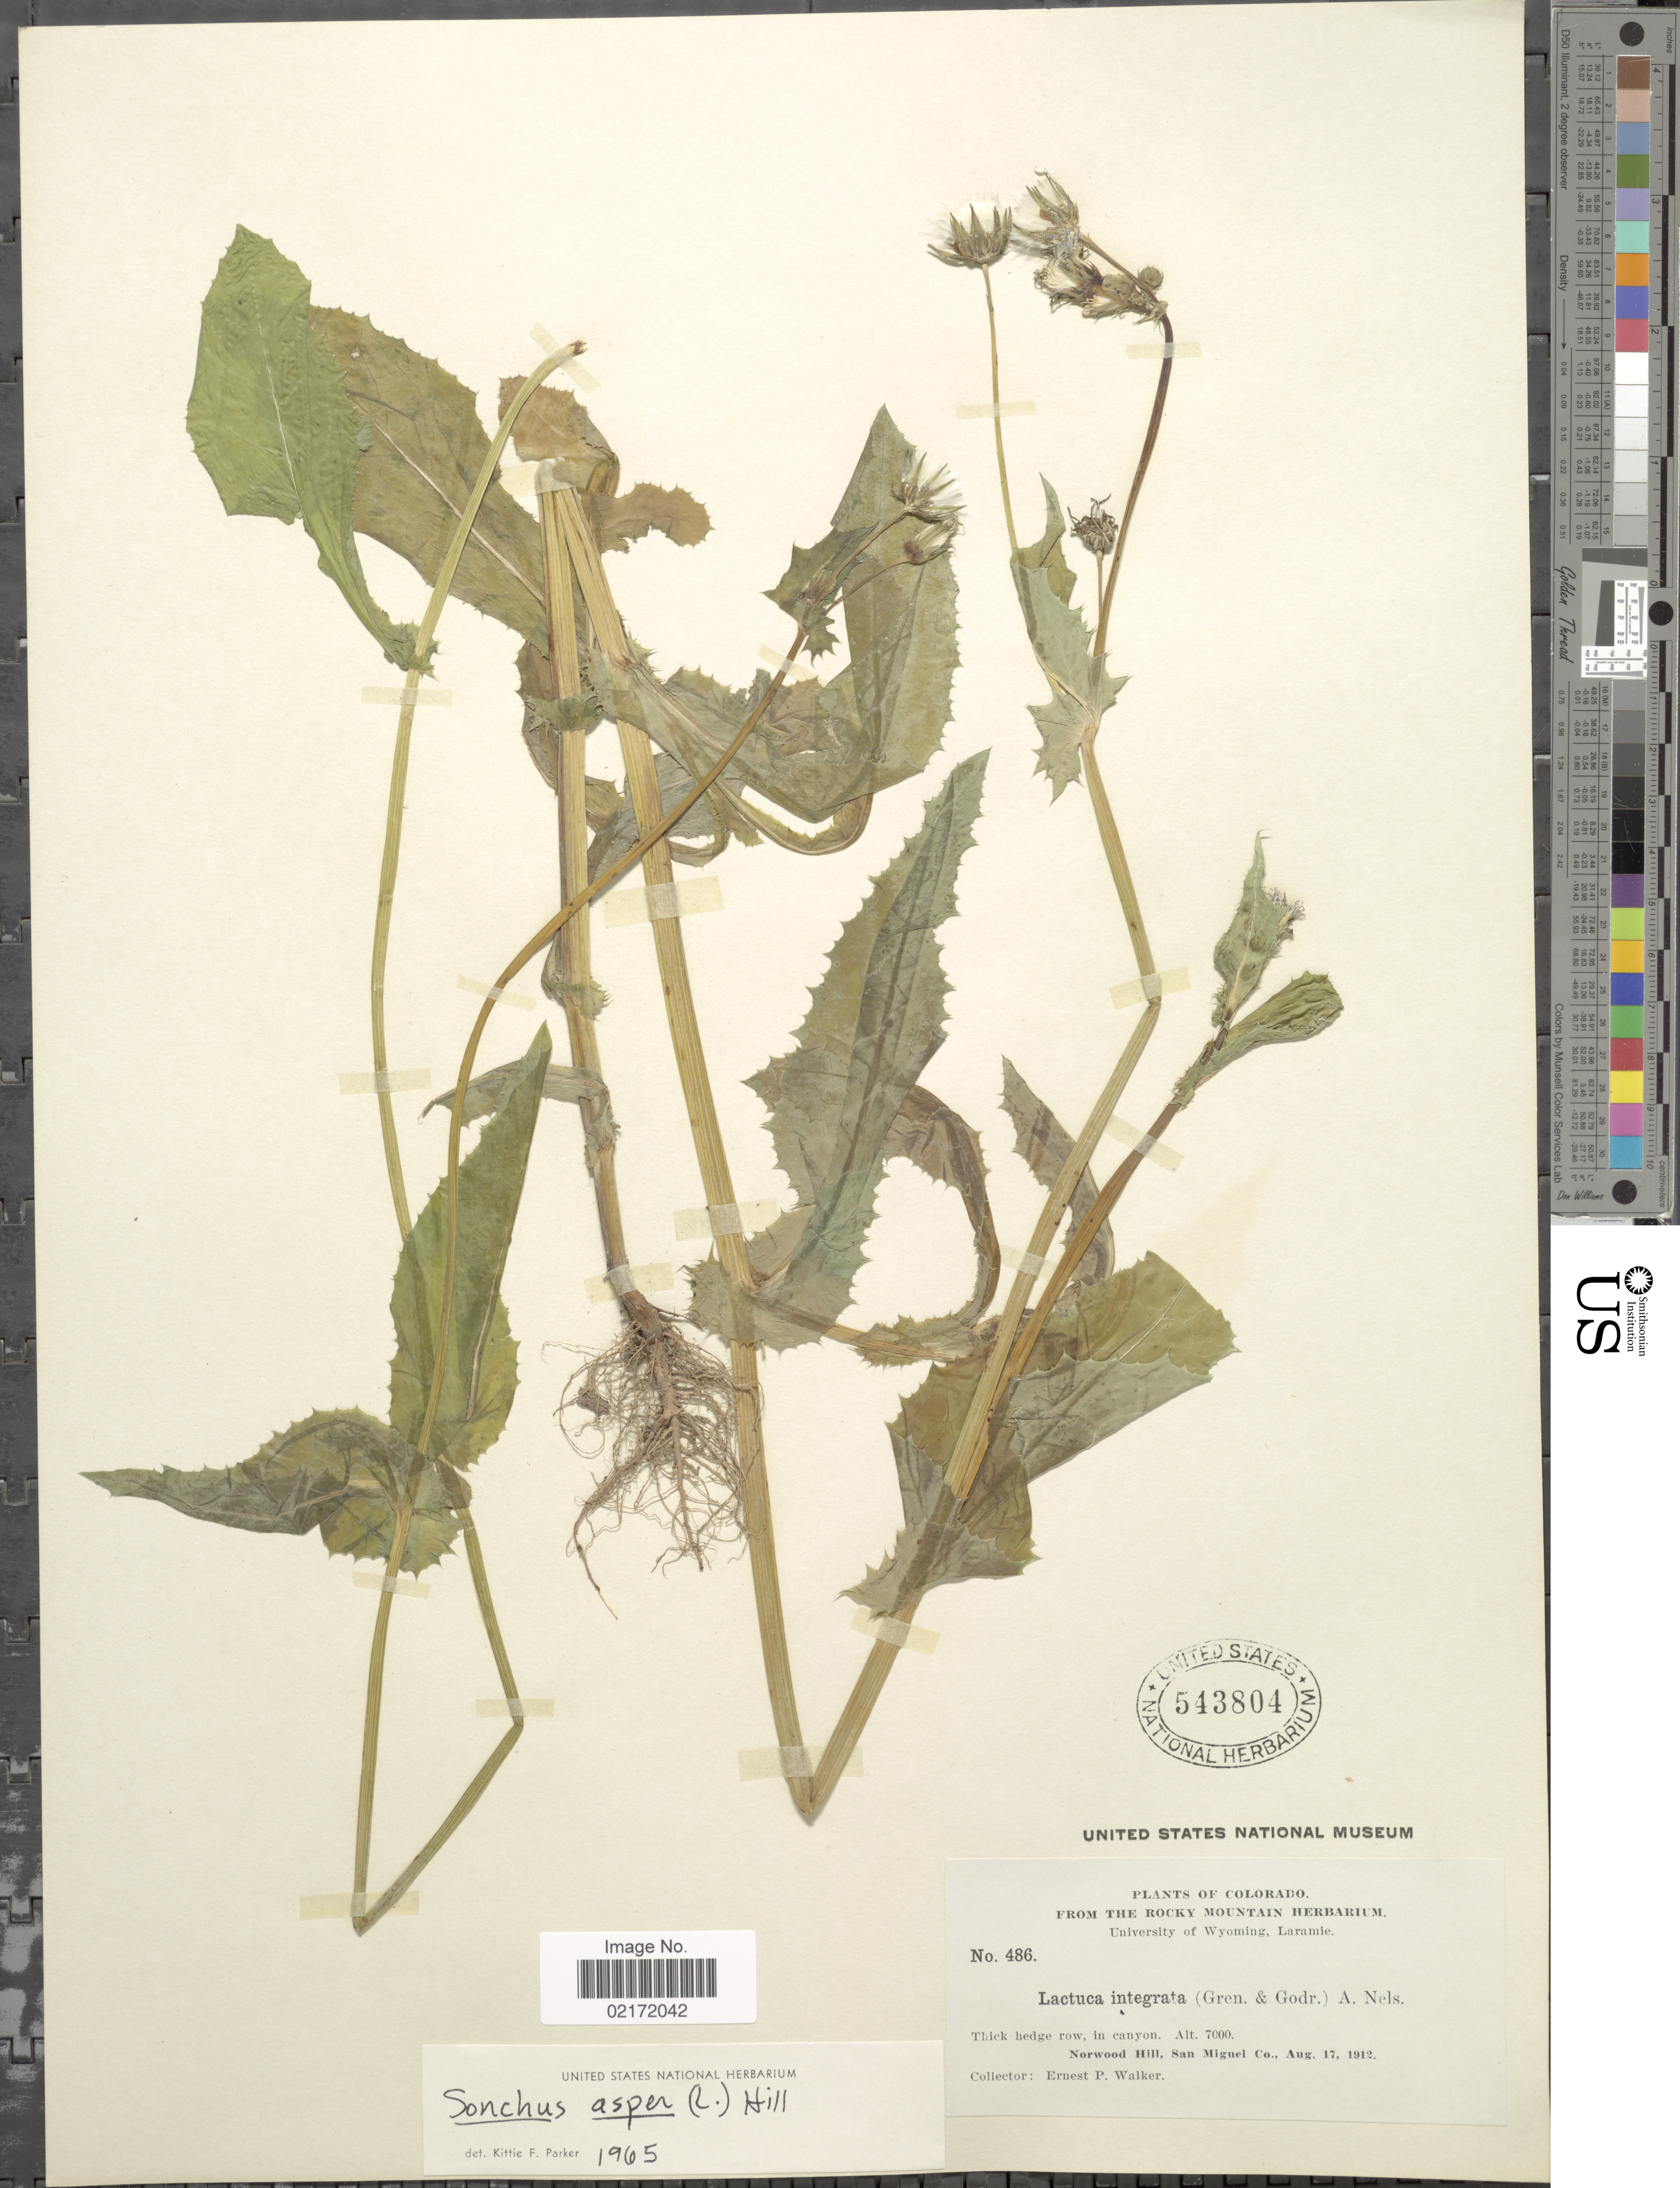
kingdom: Plantae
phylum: Tracheophyta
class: Magnoliopsida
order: Asterales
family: Asteraceae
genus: Sonchus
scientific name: Sonchus asper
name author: (L.) Hill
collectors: E. P. Walker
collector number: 486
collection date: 1912-08-17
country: United States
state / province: Colorado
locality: Thick hedge row, in canyon. Norwood Hill, San Miguel Co.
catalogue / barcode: US 543804